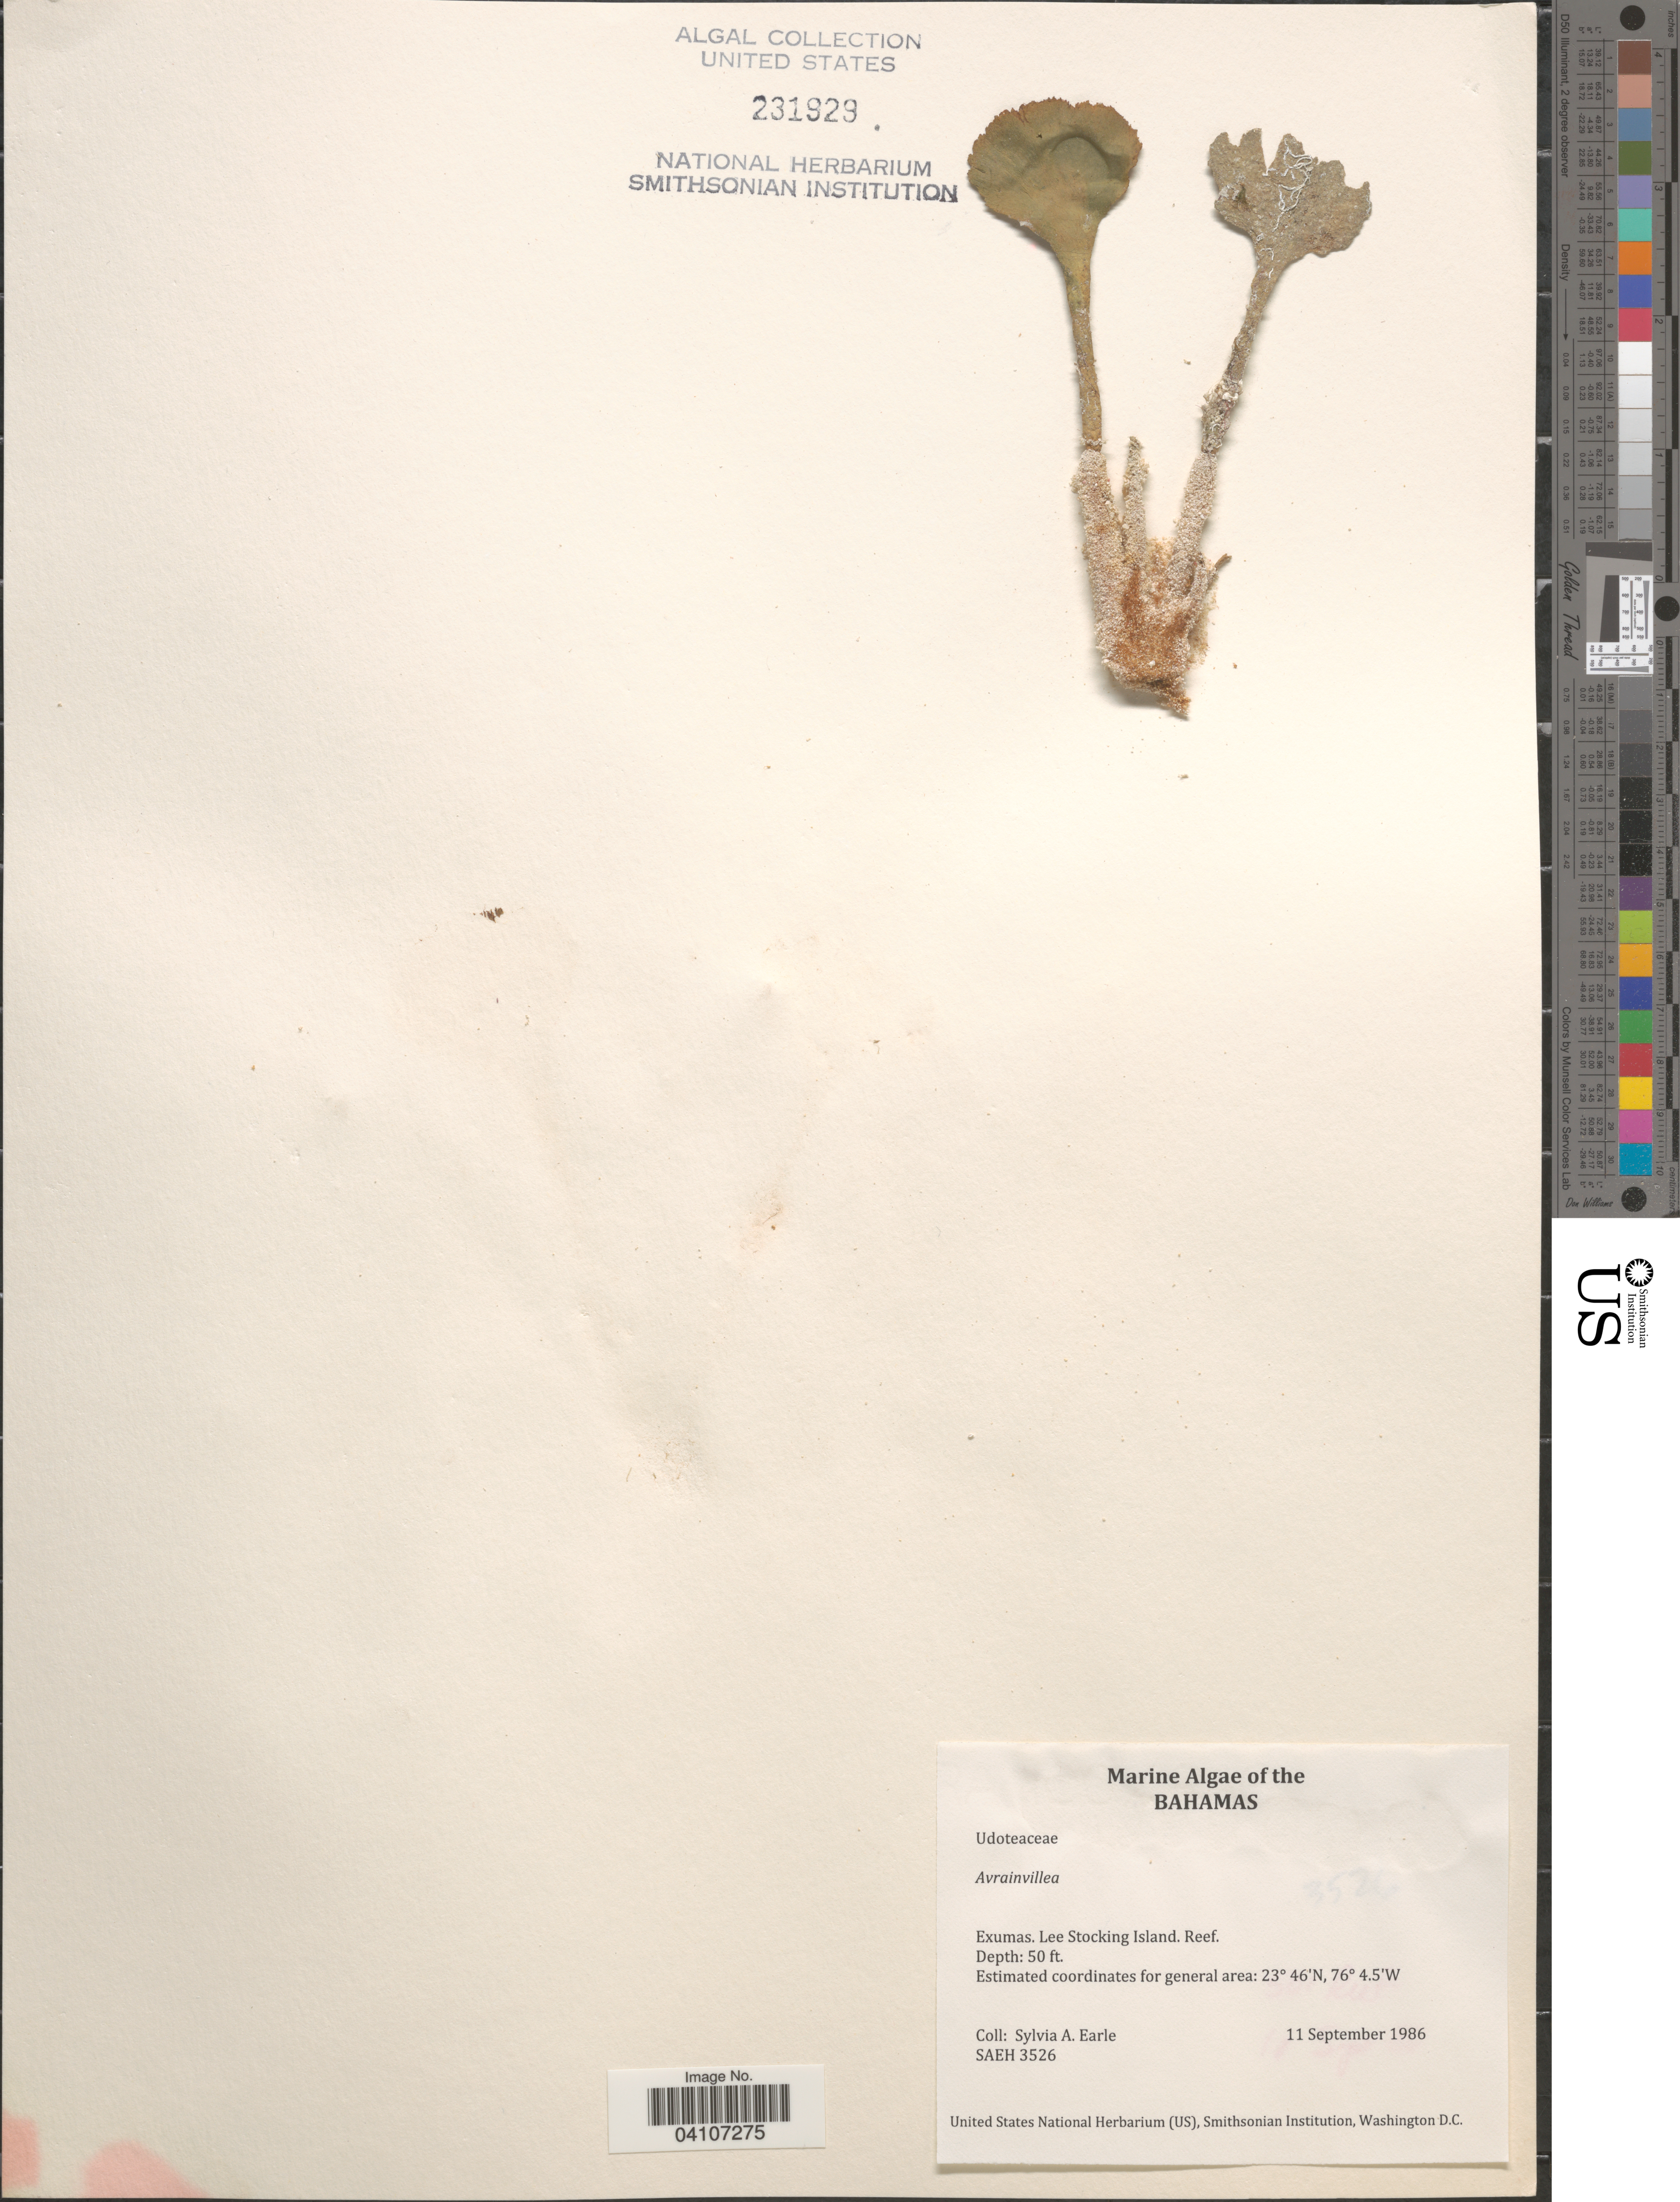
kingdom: Plantae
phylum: Chlorophyta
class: Ulvophyceae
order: Bryopsidales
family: Dichotomosiphonaceae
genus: Avrainvillea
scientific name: Avrainvillea sp.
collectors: S. A. Earle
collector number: SAEH3526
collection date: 1986-09-11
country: Bahamas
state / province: Exuma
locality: Exumas. Lee Stocking Island. Reef.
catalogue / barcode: US 231929